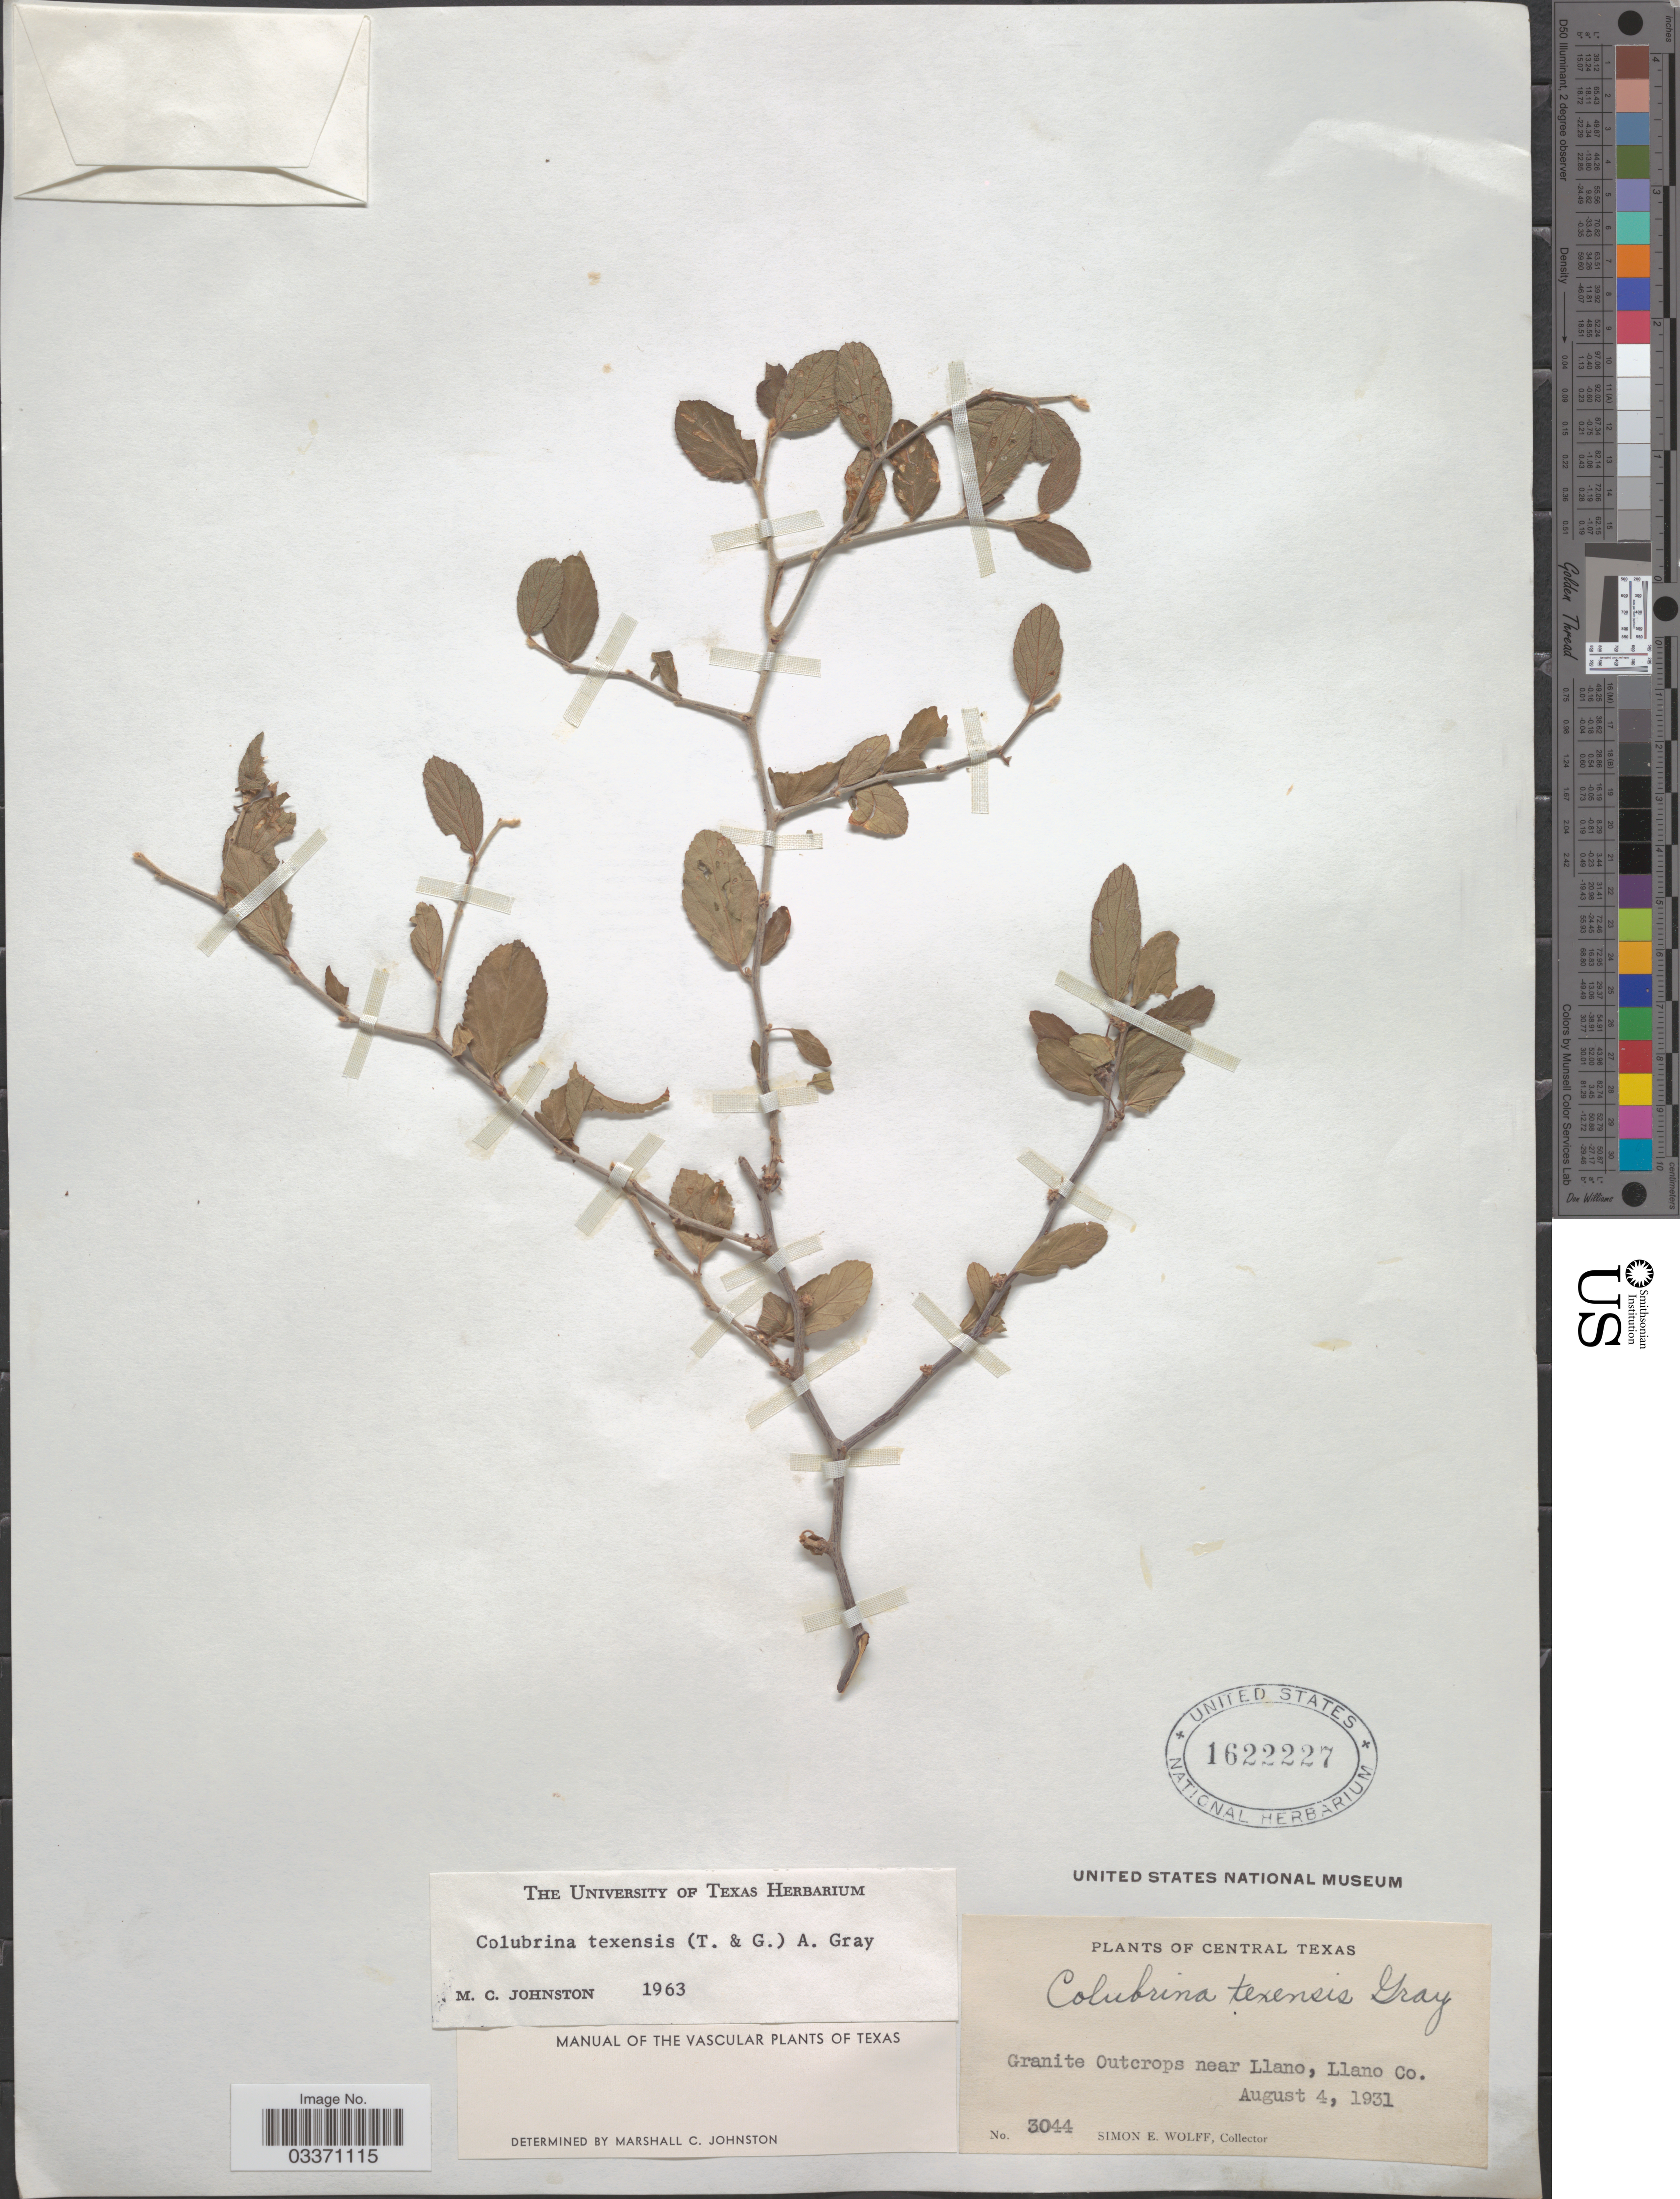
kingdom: Plantae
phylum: Tracheophyta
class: Magnoliopsida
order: Rosales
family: Rhamnaceae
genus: Colubrina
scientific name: Colubrina texensis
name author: (Torr. & A. Gray) A. Gray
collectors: S. E. Wolff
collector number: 3044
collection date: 1931-08-04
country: United States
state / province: Texas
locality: Central Texas, Granite Outcrops near Llano, Llano Co.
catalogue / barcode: US 1622227